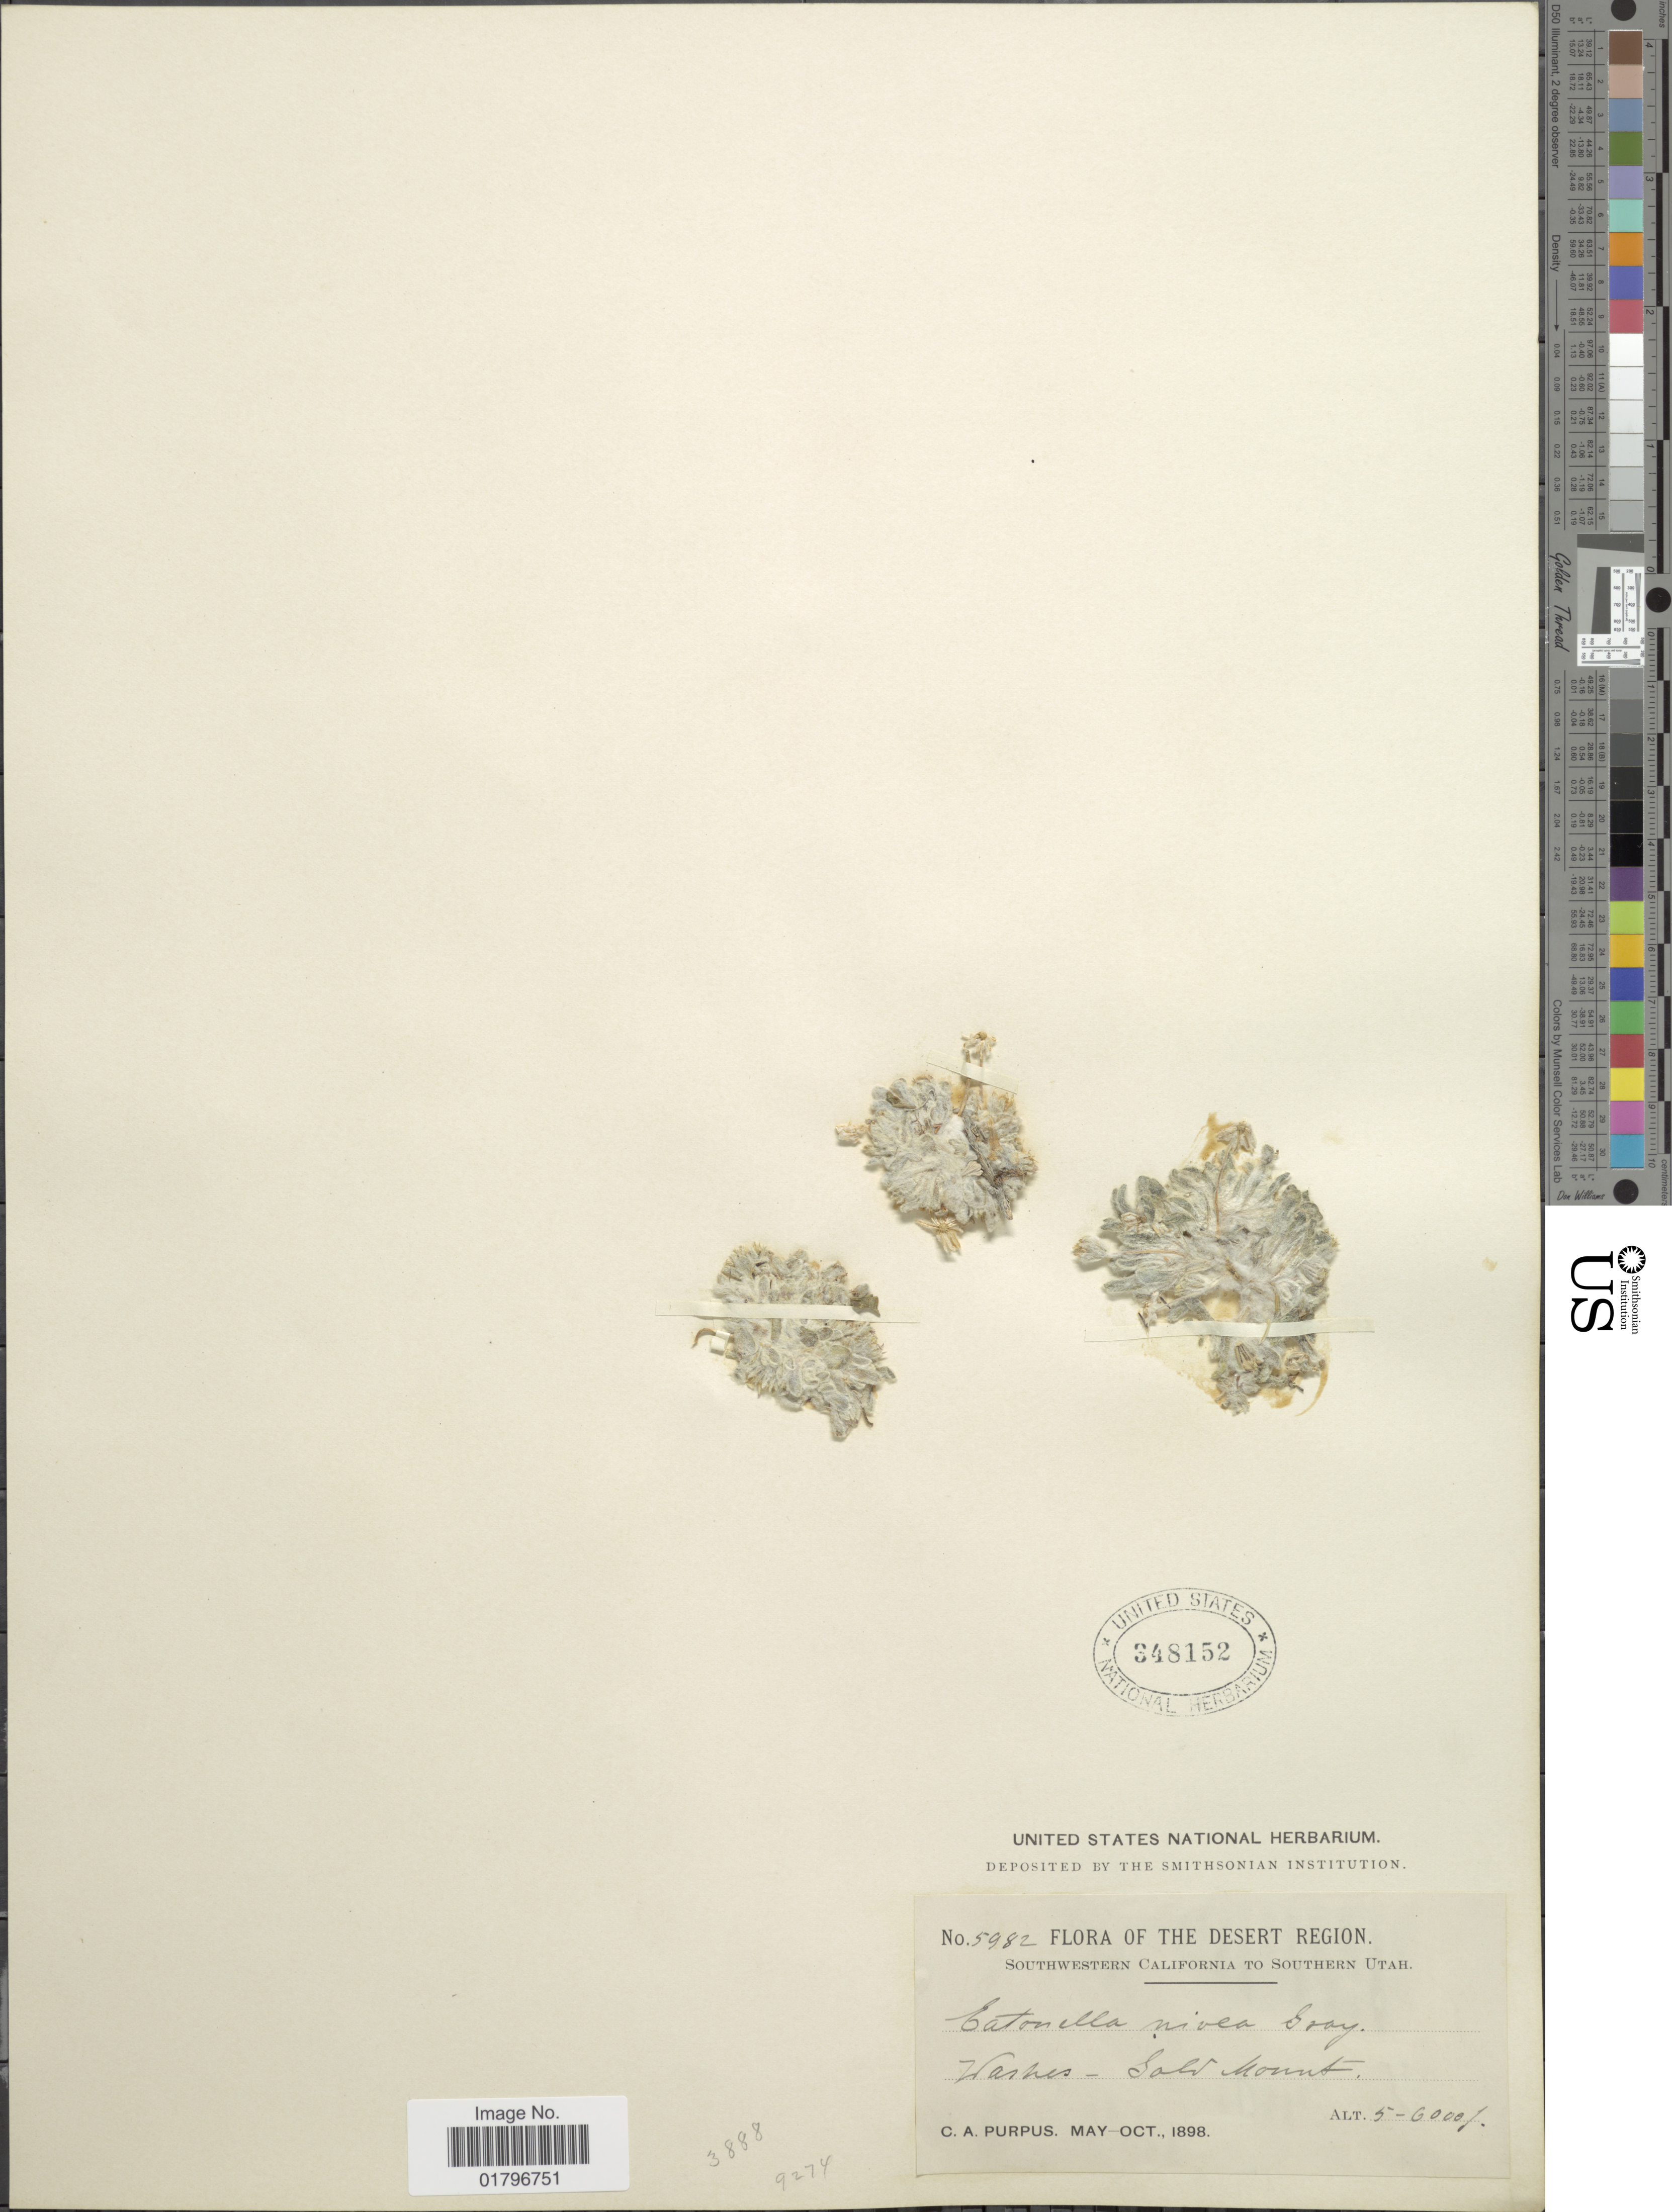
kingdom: Plantae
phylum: Tracheophyta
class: Magnoliopsida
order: Asterales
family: Asteraceae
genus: Eatonella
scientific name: Eatonella nivea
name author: (D.C. Eaton) A. Gray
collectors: C. A. Purpus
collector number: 5982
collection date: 1898-05/1898-10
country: United States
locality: Desert Region. Southwestern California to Southern Utah. Washes - Gold Mount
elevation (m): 1524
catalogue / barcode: US 348152